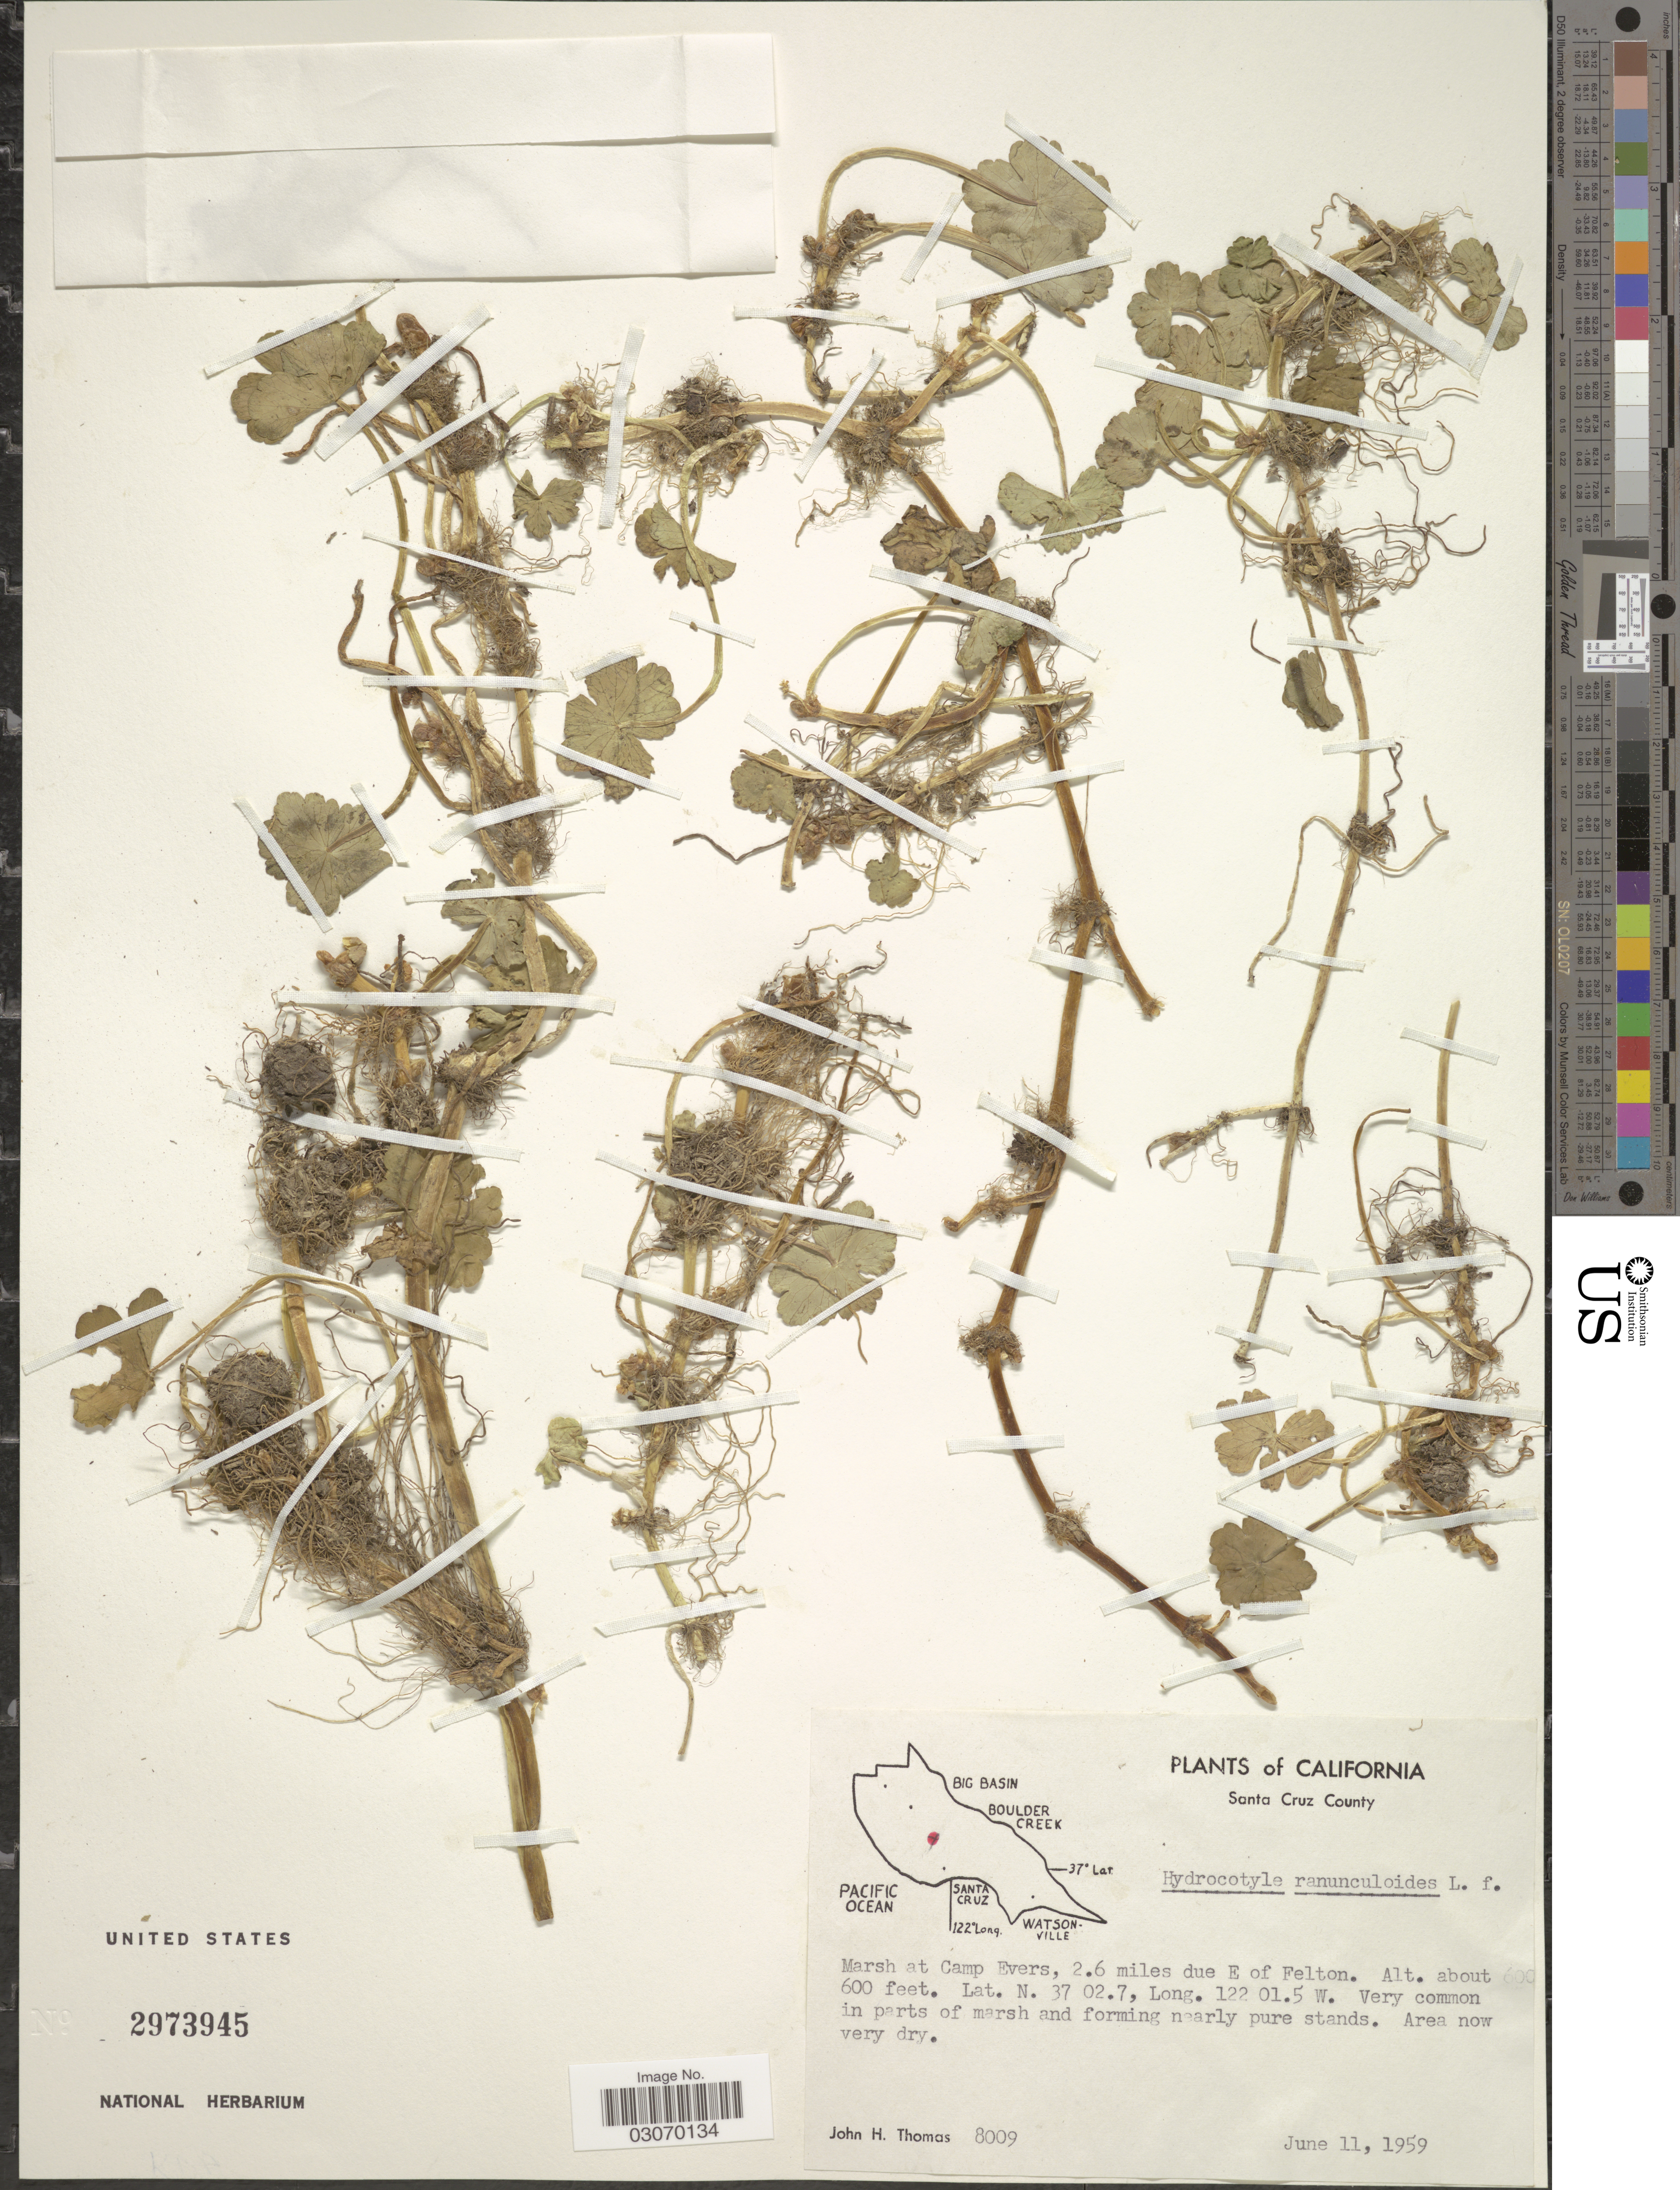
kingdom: Plantae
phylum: Tracheophyta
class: Magnoliopsida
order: Apiales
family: Araliaceae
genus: Hydrocotyle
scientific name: Hydrocotyle ranunculoides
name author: L. f.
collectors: J. H. Thomas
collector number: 8009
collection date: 1959-06-11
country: United States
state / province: California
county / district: Santa Cruz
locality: Santa Cruz County. Marsh at Camp Evers, 2.6 miles due E of Felton.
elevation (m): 183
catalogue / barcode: US 2973945